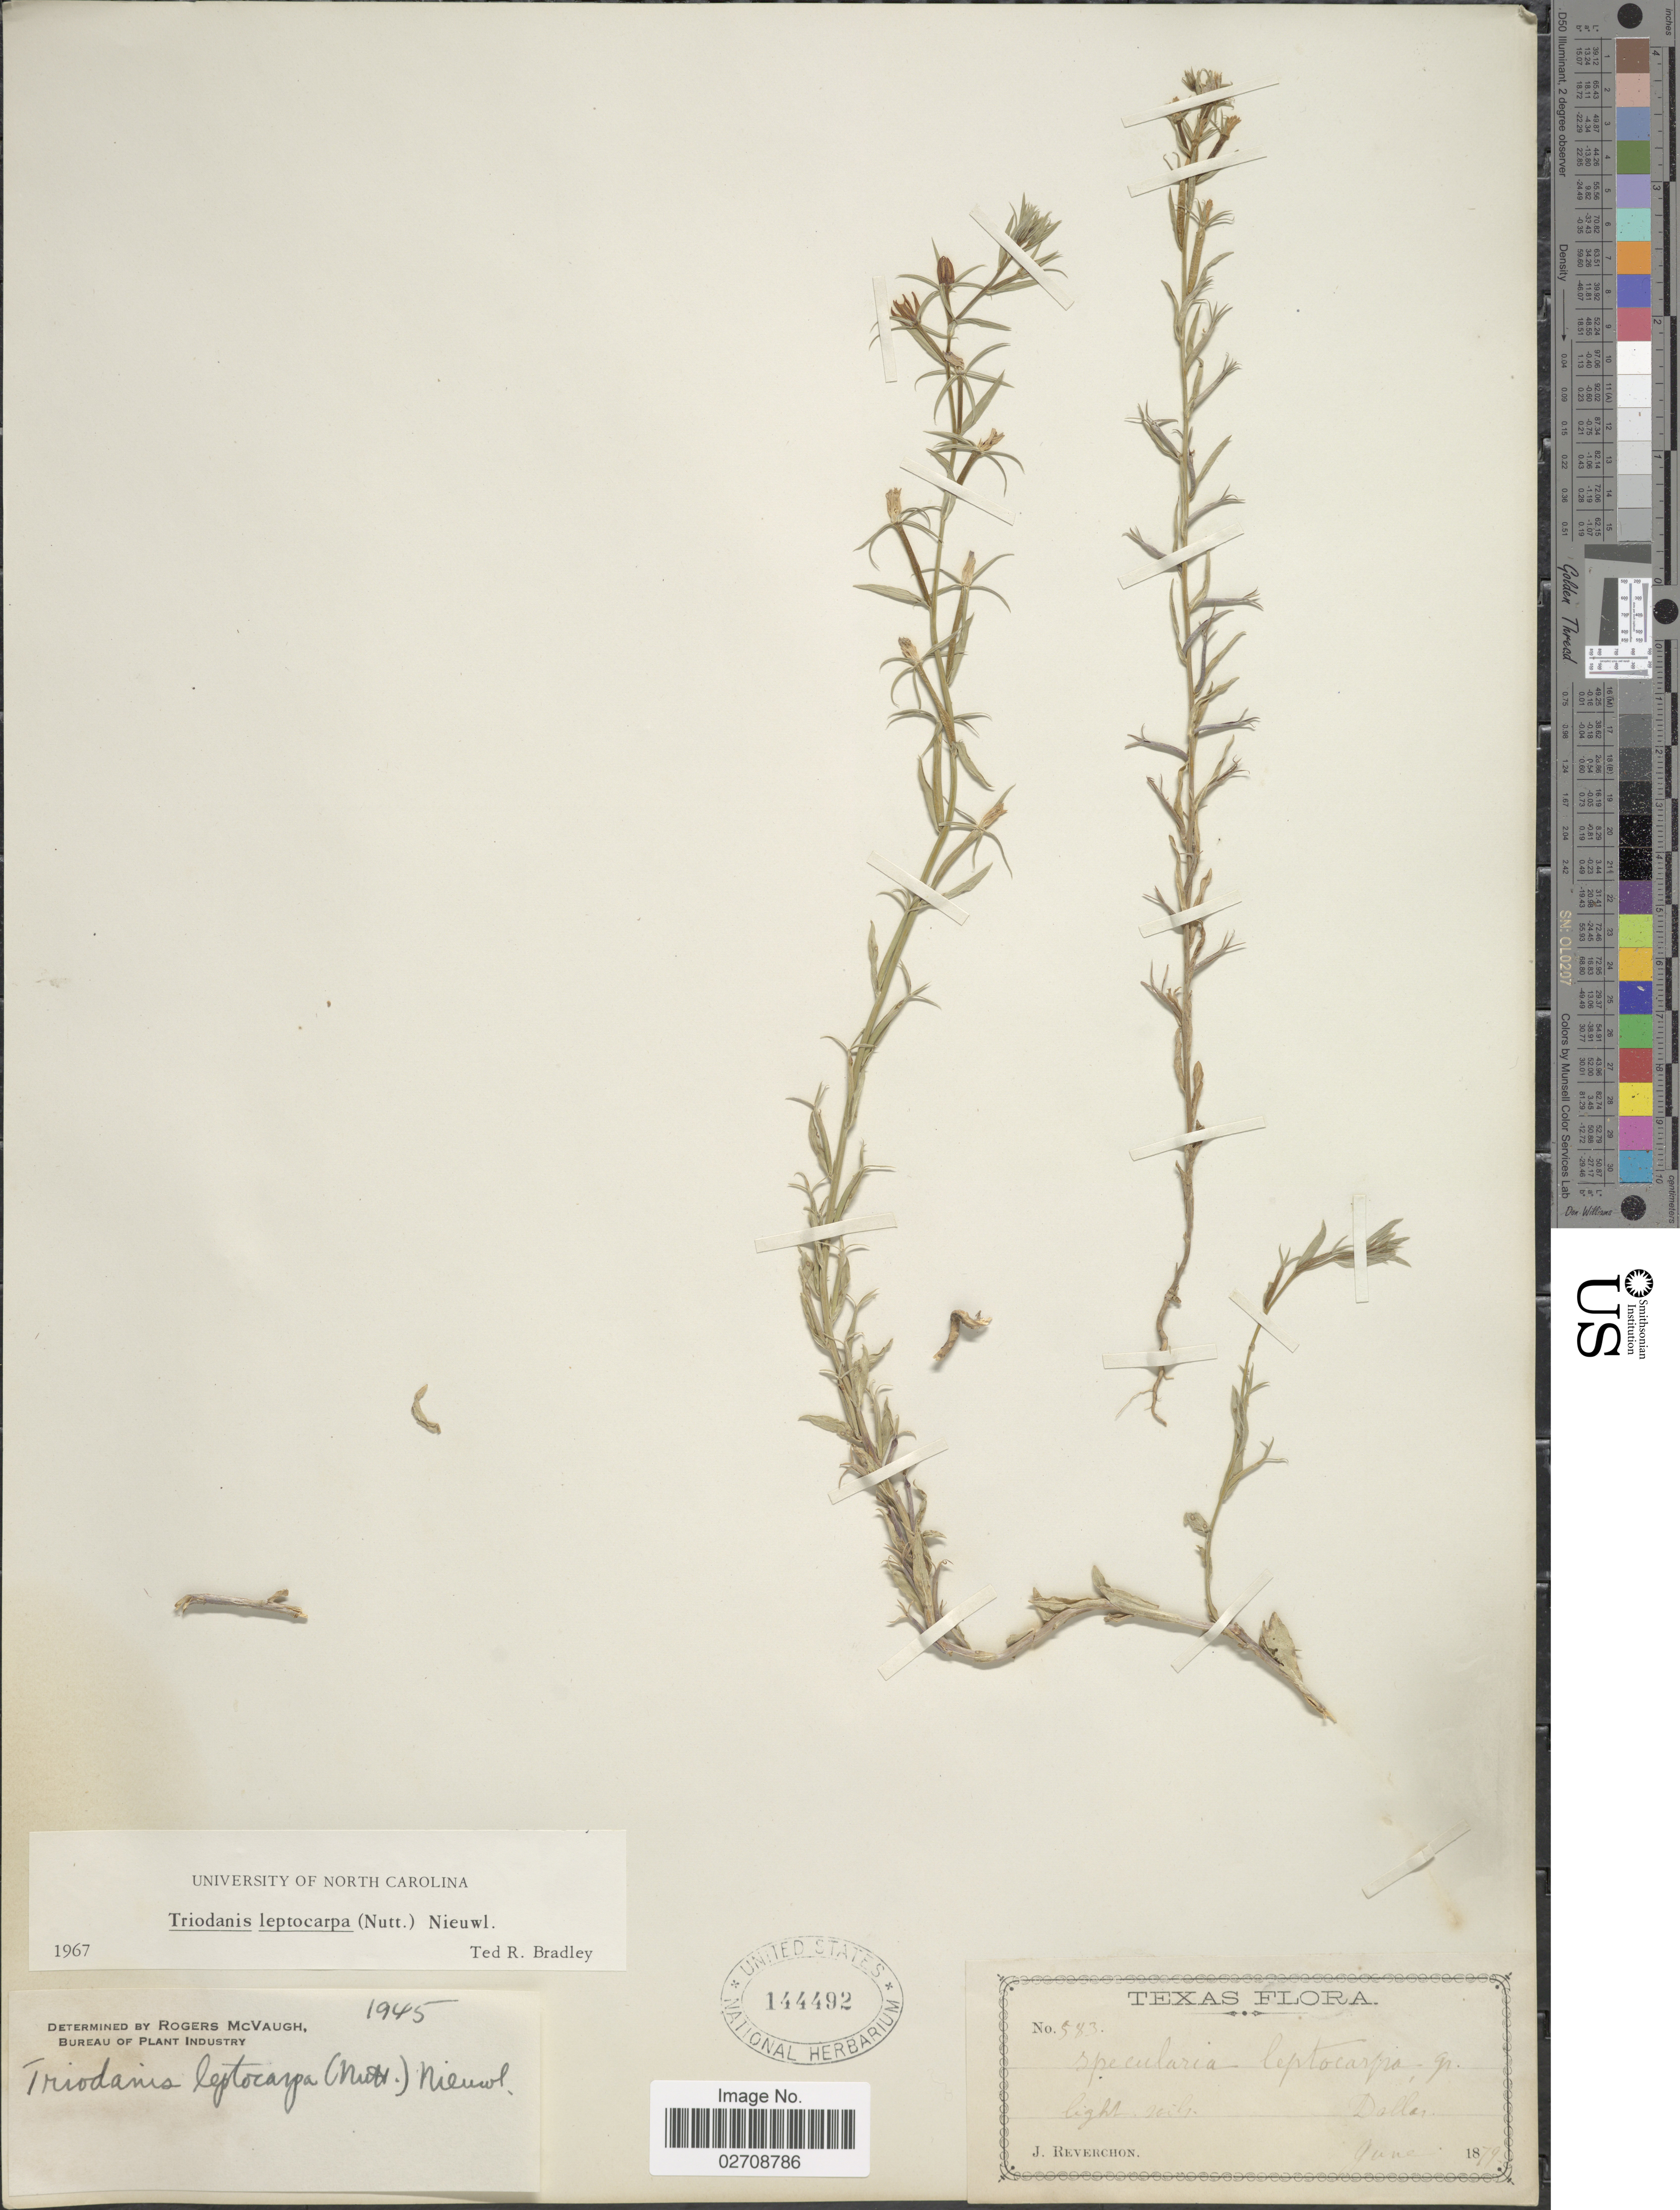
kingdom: Plantae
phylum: Tracheophyta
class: Magnoliopsida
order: Asterales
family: Campanulaceae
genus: Triodanis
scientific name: Triodanis leptocarpa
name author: Nieuwl.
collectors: J. Reverchon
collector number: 583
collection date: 1879-06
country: United States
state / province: Texas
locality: Dallas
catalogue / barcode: US 144492